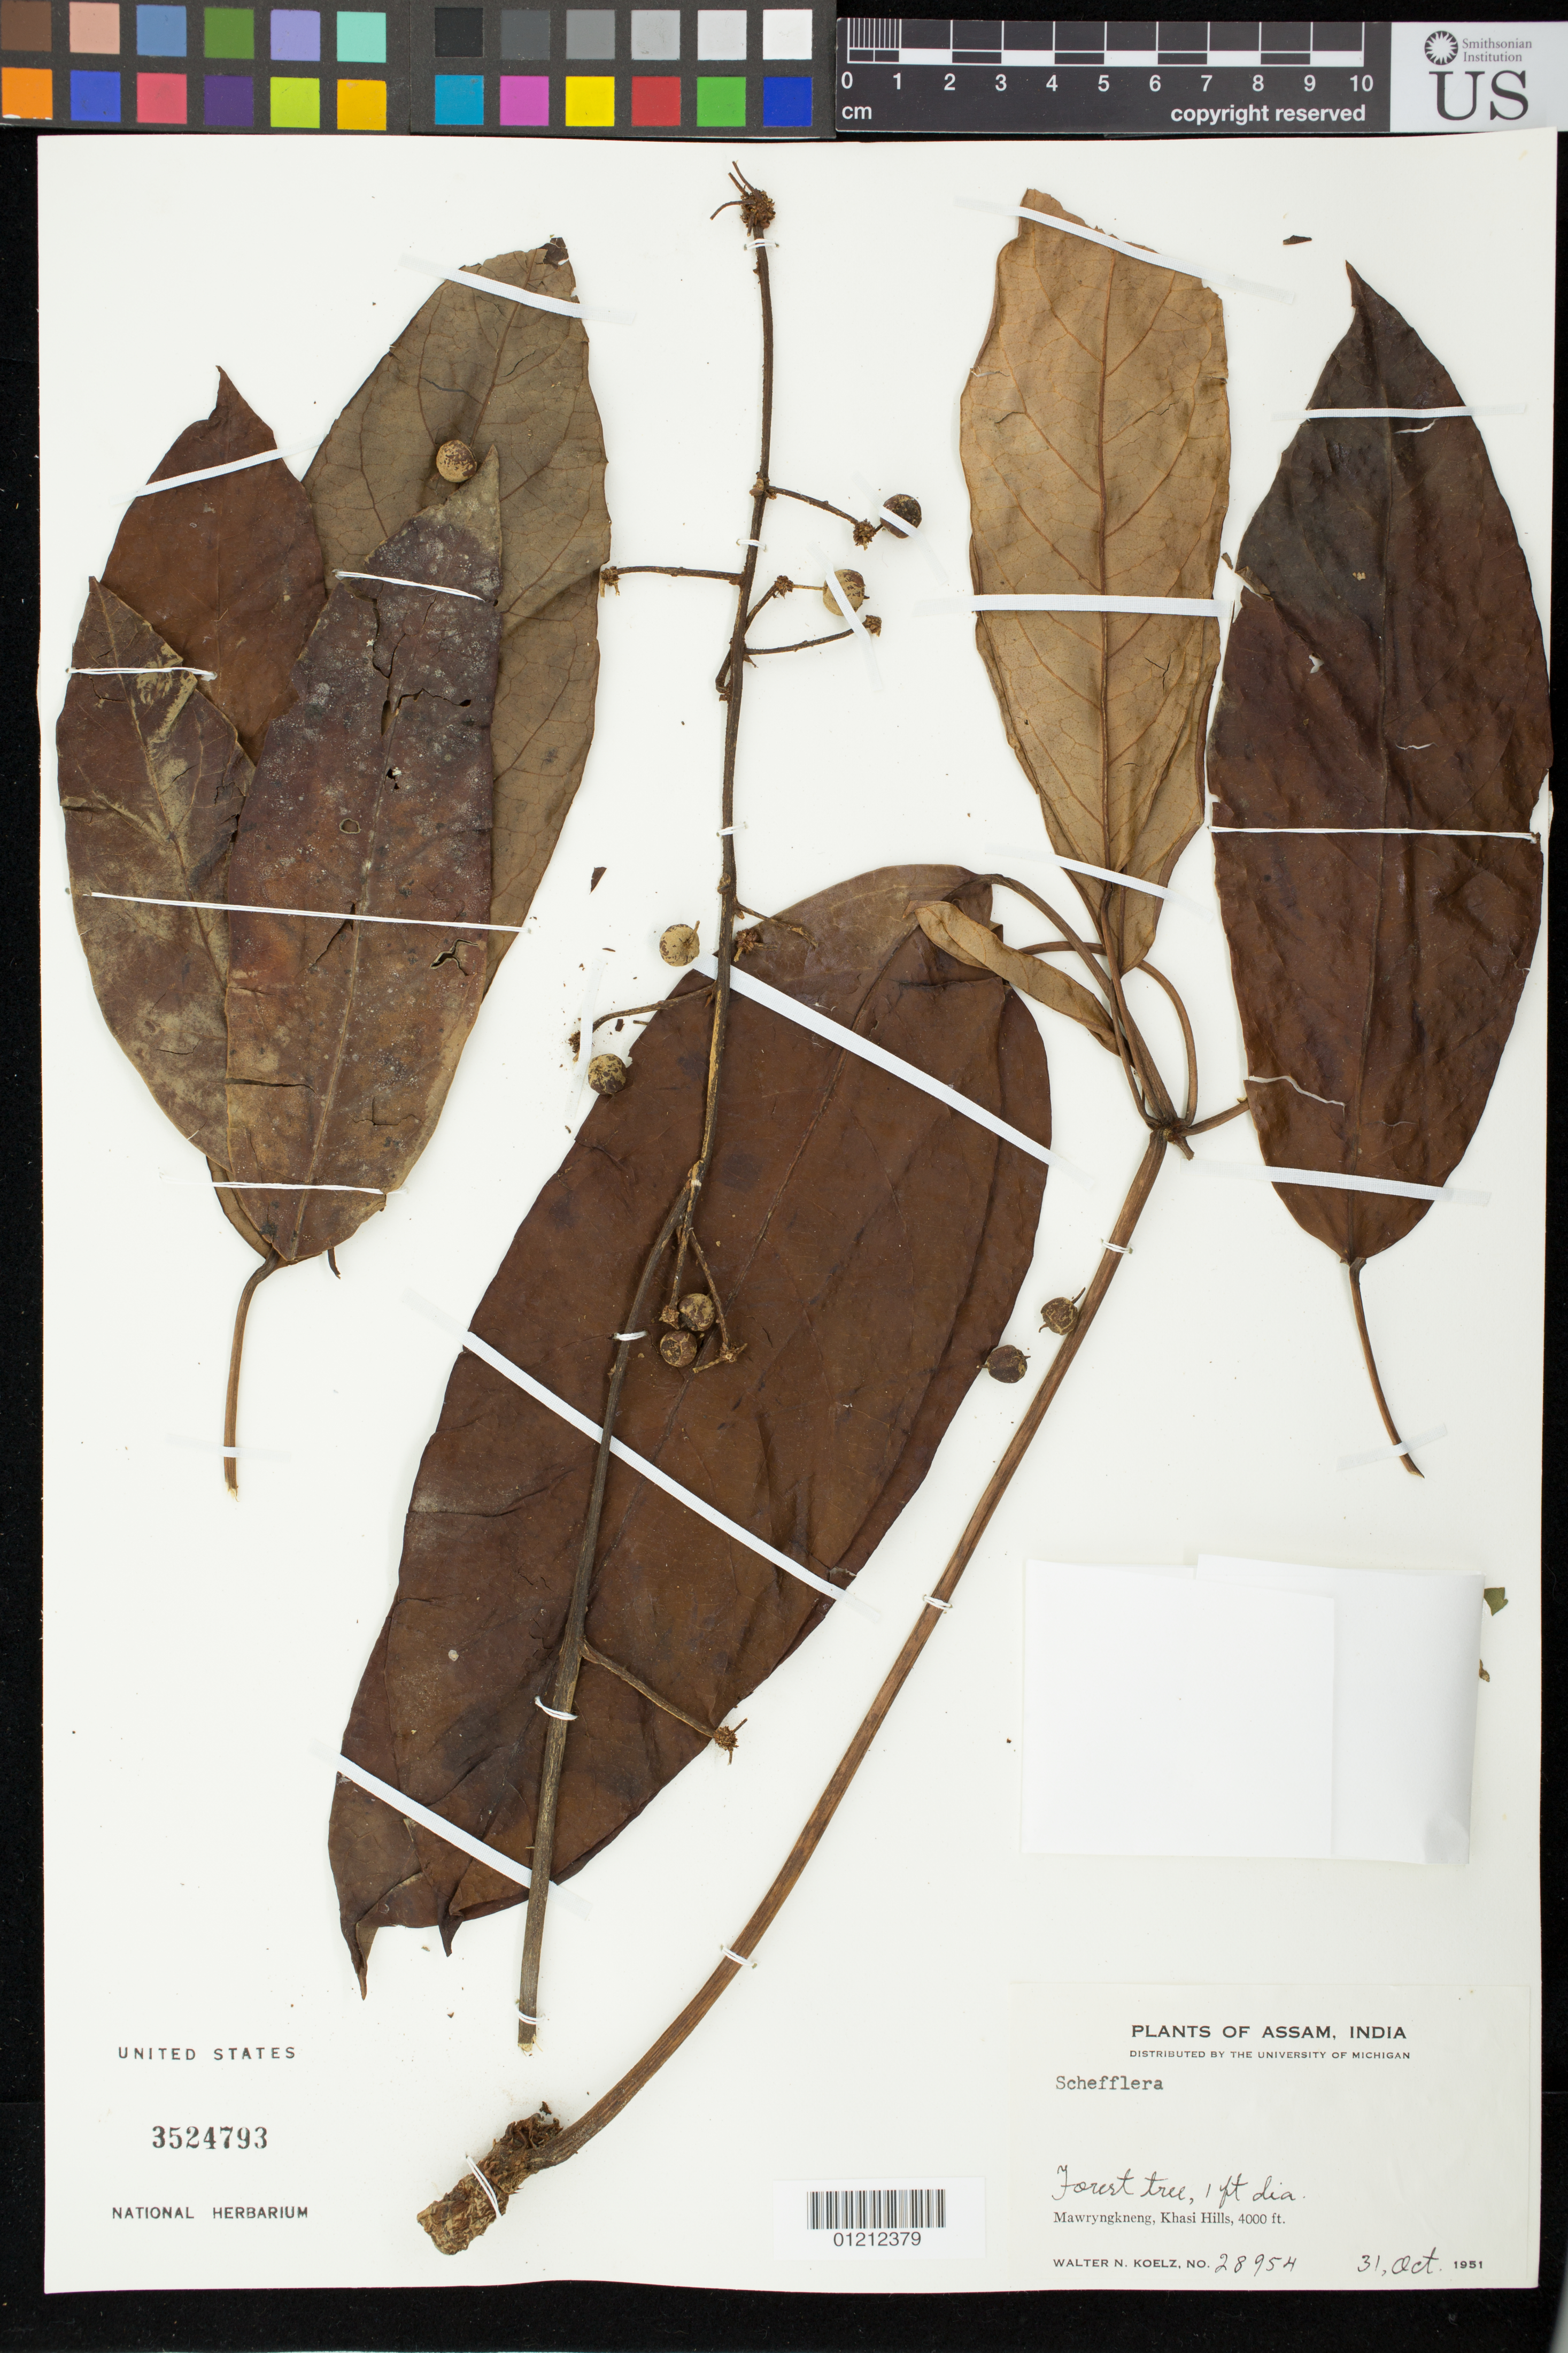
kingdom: Plantae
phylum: Tracheophyta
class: Magnoliopsida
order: Apiales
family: Araliaceae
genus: Schefflera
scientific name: Schefflera sp.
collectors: W. N. Koelz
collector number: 28954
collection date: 1951-10-31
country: India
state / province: Meghalaya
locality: Mawryngkneng, Khasi Hills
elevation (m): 1219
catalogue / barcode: US 3524793